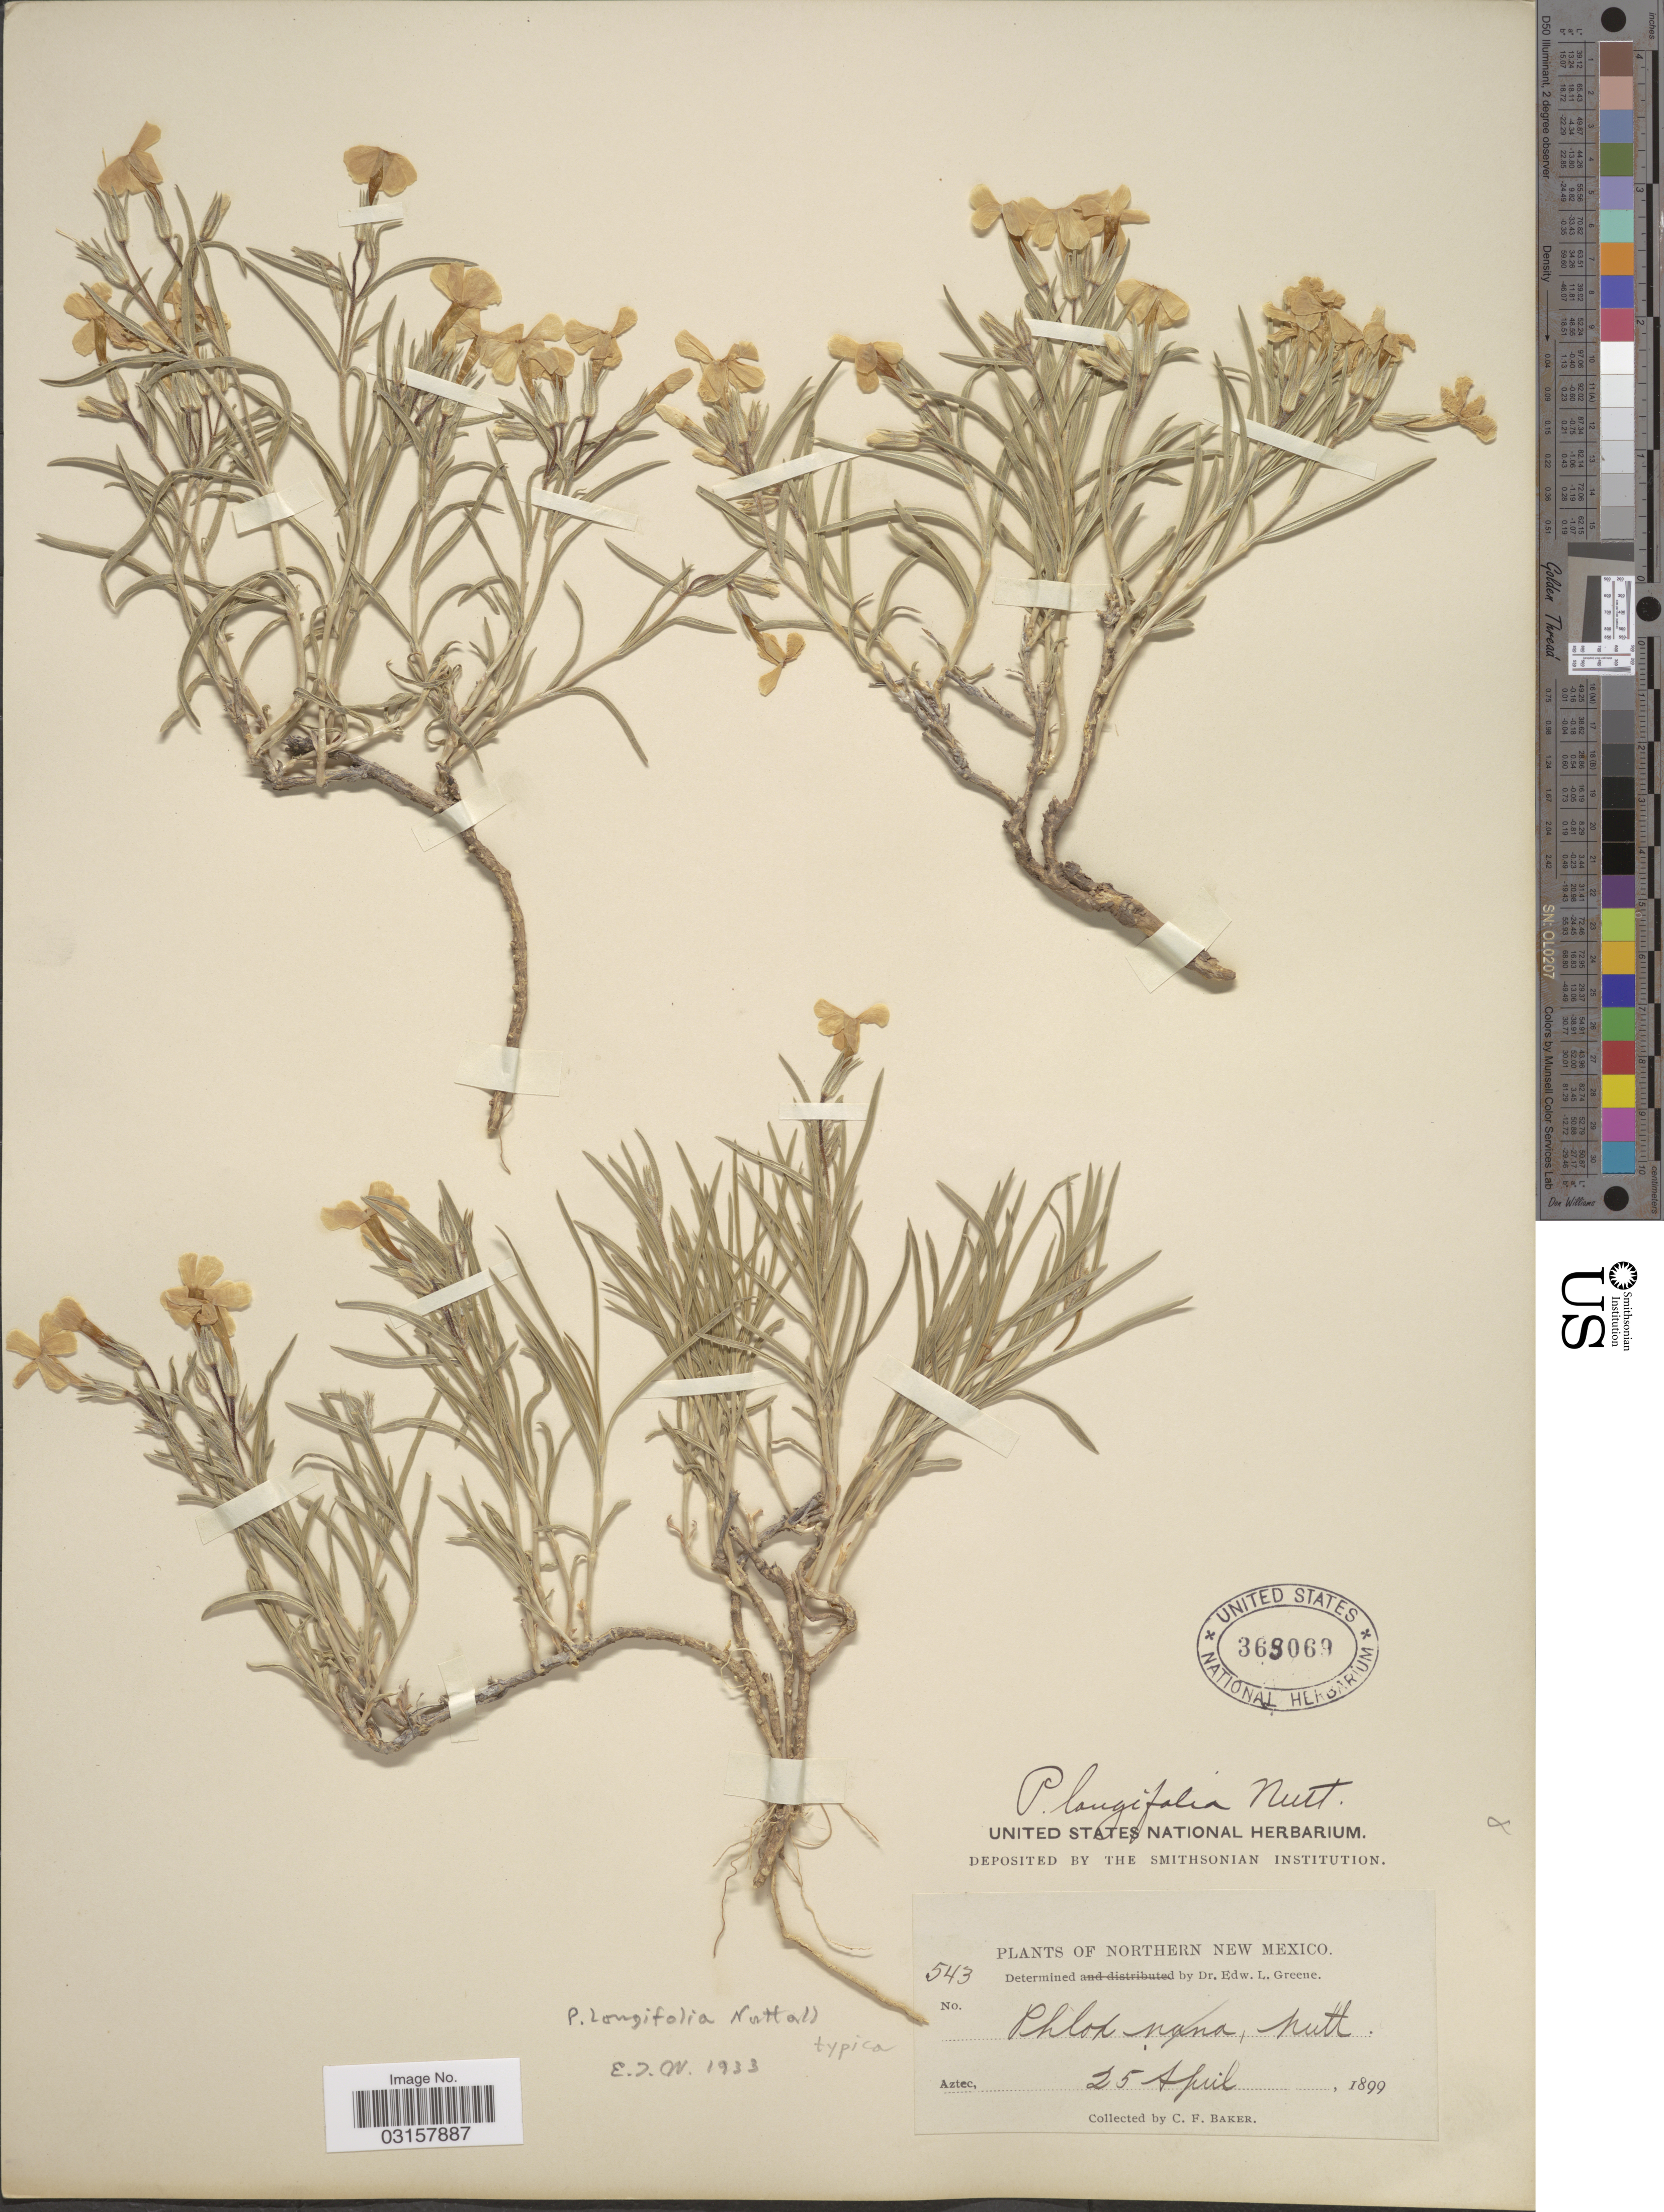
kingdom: Plantae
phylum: Tracheophyta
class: Magnoliopsida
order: Ericales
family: Polemoniaceae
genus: Phlox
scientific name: Phlox longifolia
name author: Nutt.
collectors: C. F. Baker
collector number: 543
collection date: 1899-04-25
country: United States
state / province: New Mexico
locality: Northern New Mexico. Aztec.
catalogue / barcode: US 368069